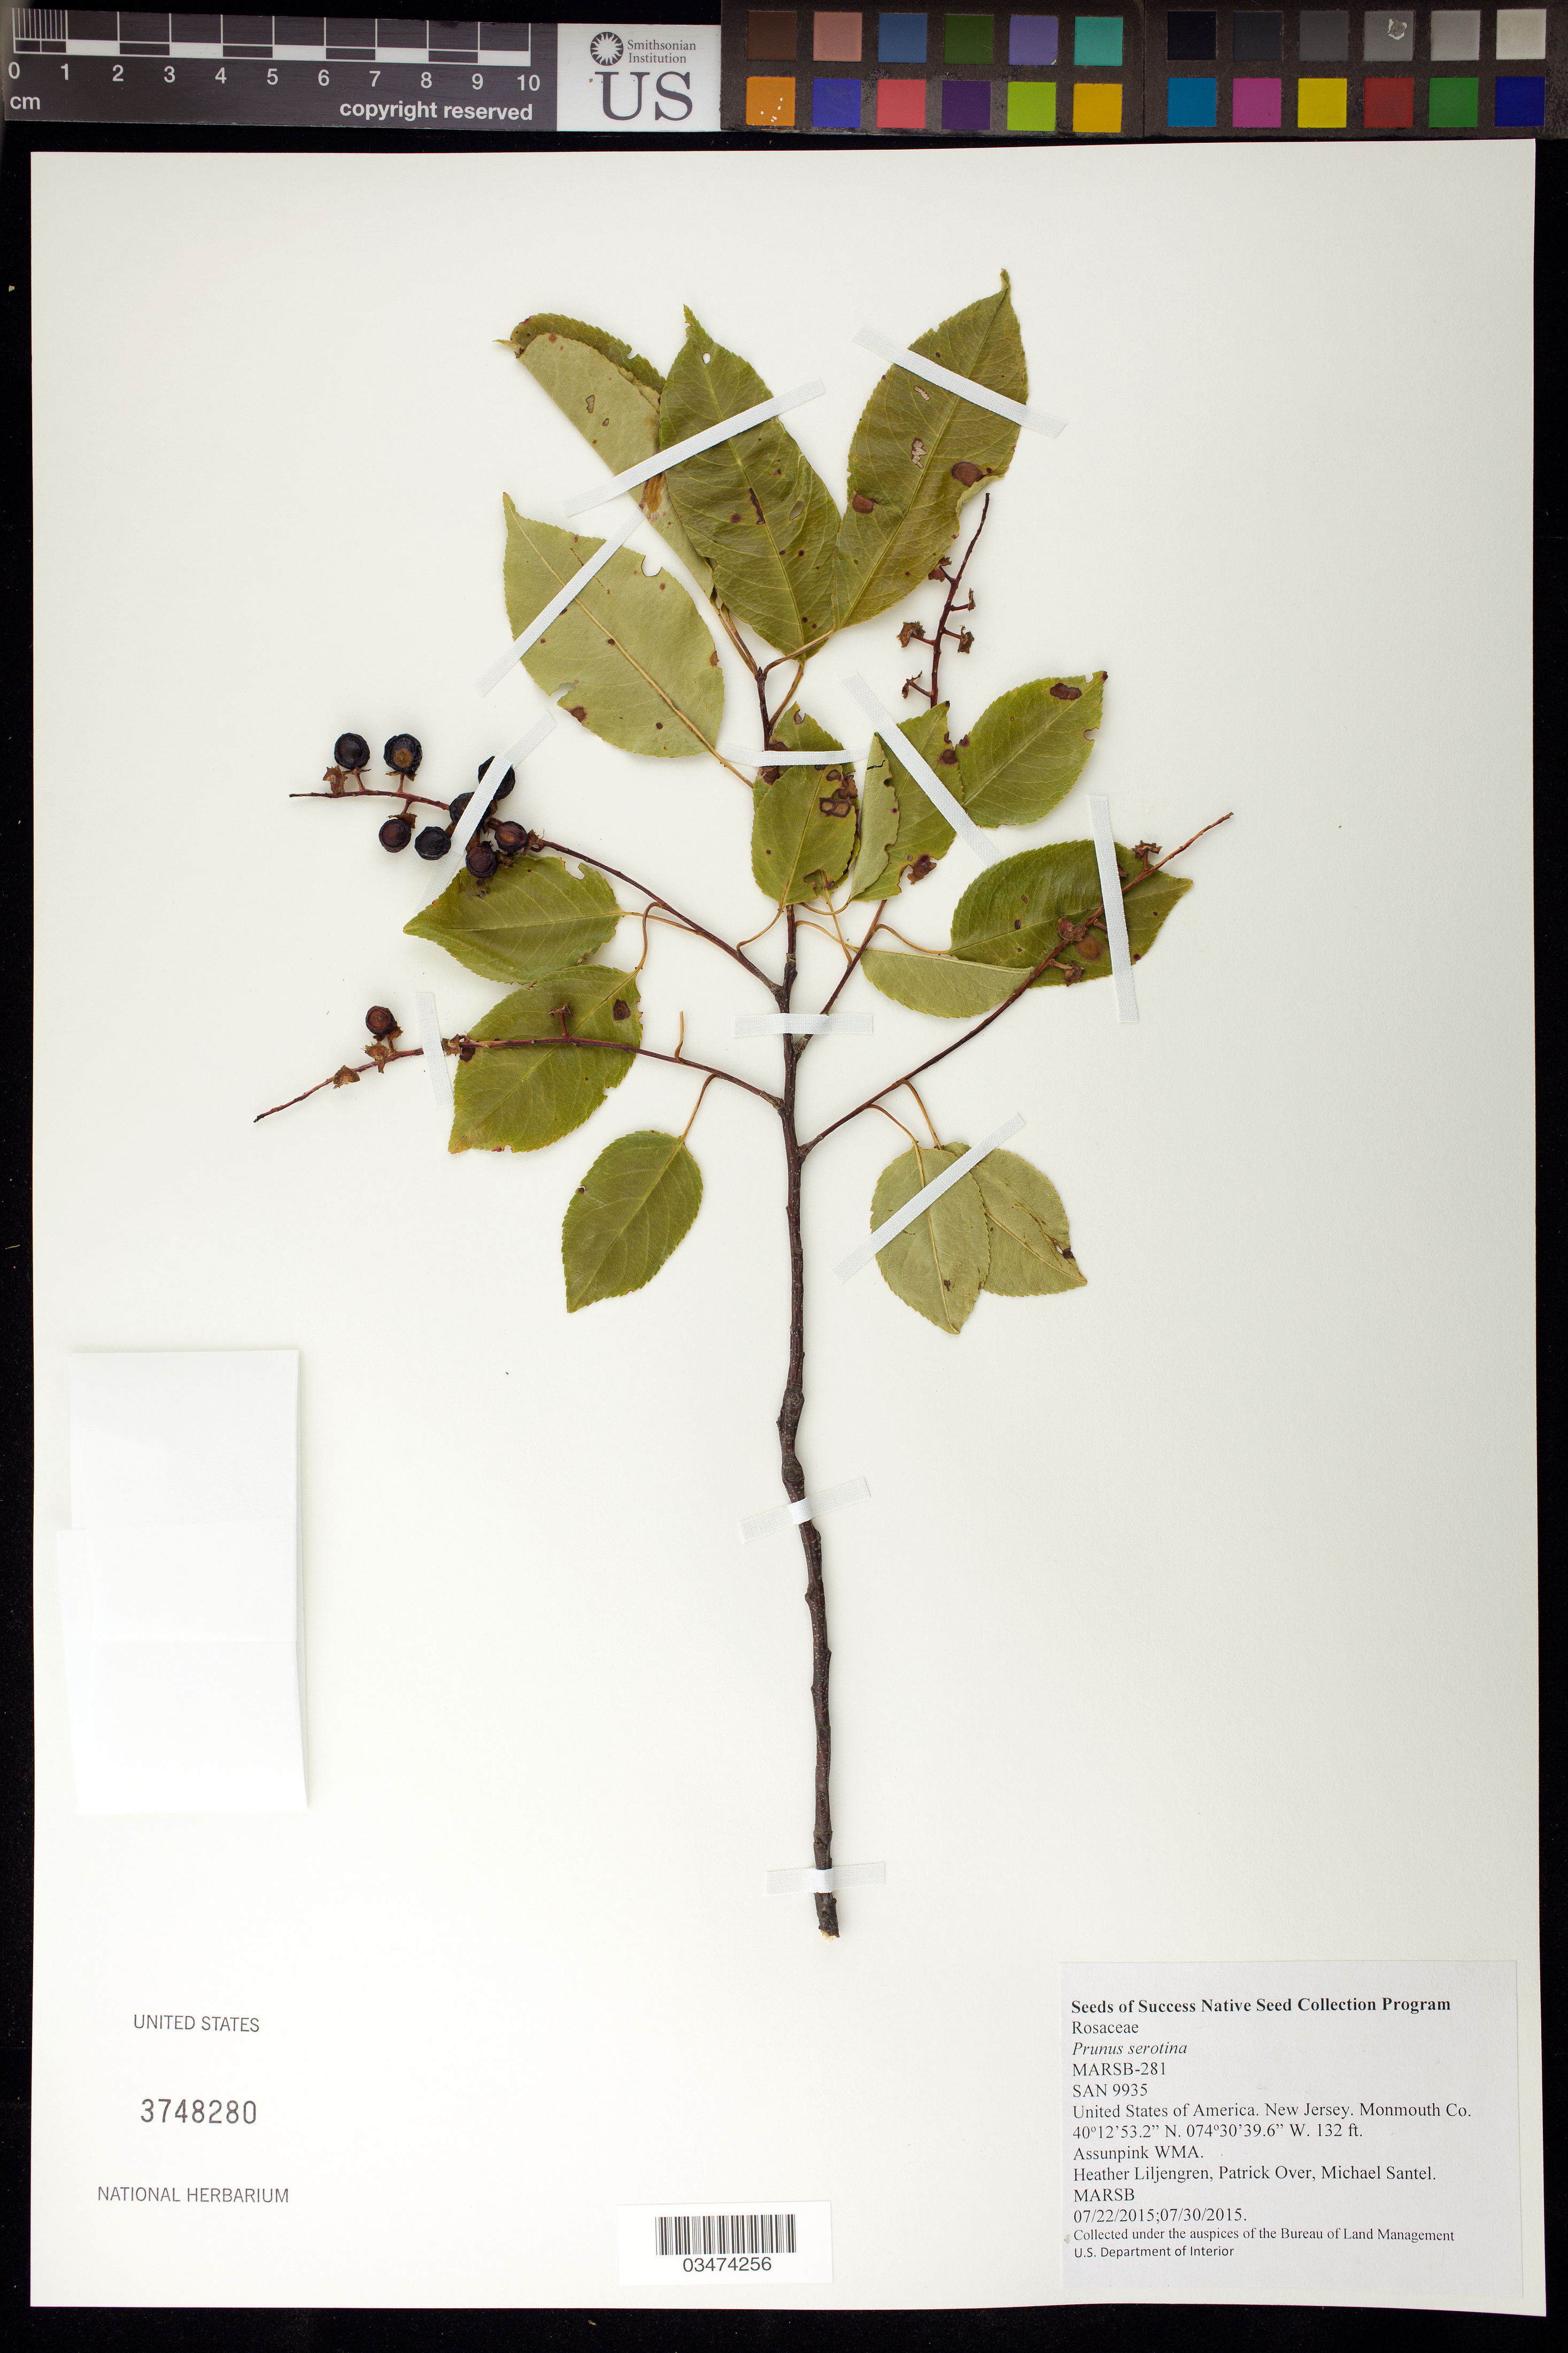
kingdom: Plantae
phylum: Tracheophyta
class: Magnoliopsida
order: Rosales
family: Rosaceae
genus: Prunus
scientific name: Prunus serotina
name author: Ehrh.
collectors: H. Liljengren, P. Over & M. Santel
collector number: MARSB-281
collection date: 2015-07-22,2015-07-30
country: United States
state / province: New Jersey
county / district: Monmouth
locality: Assunpink WMA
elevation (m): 40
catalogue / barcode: US 3748280